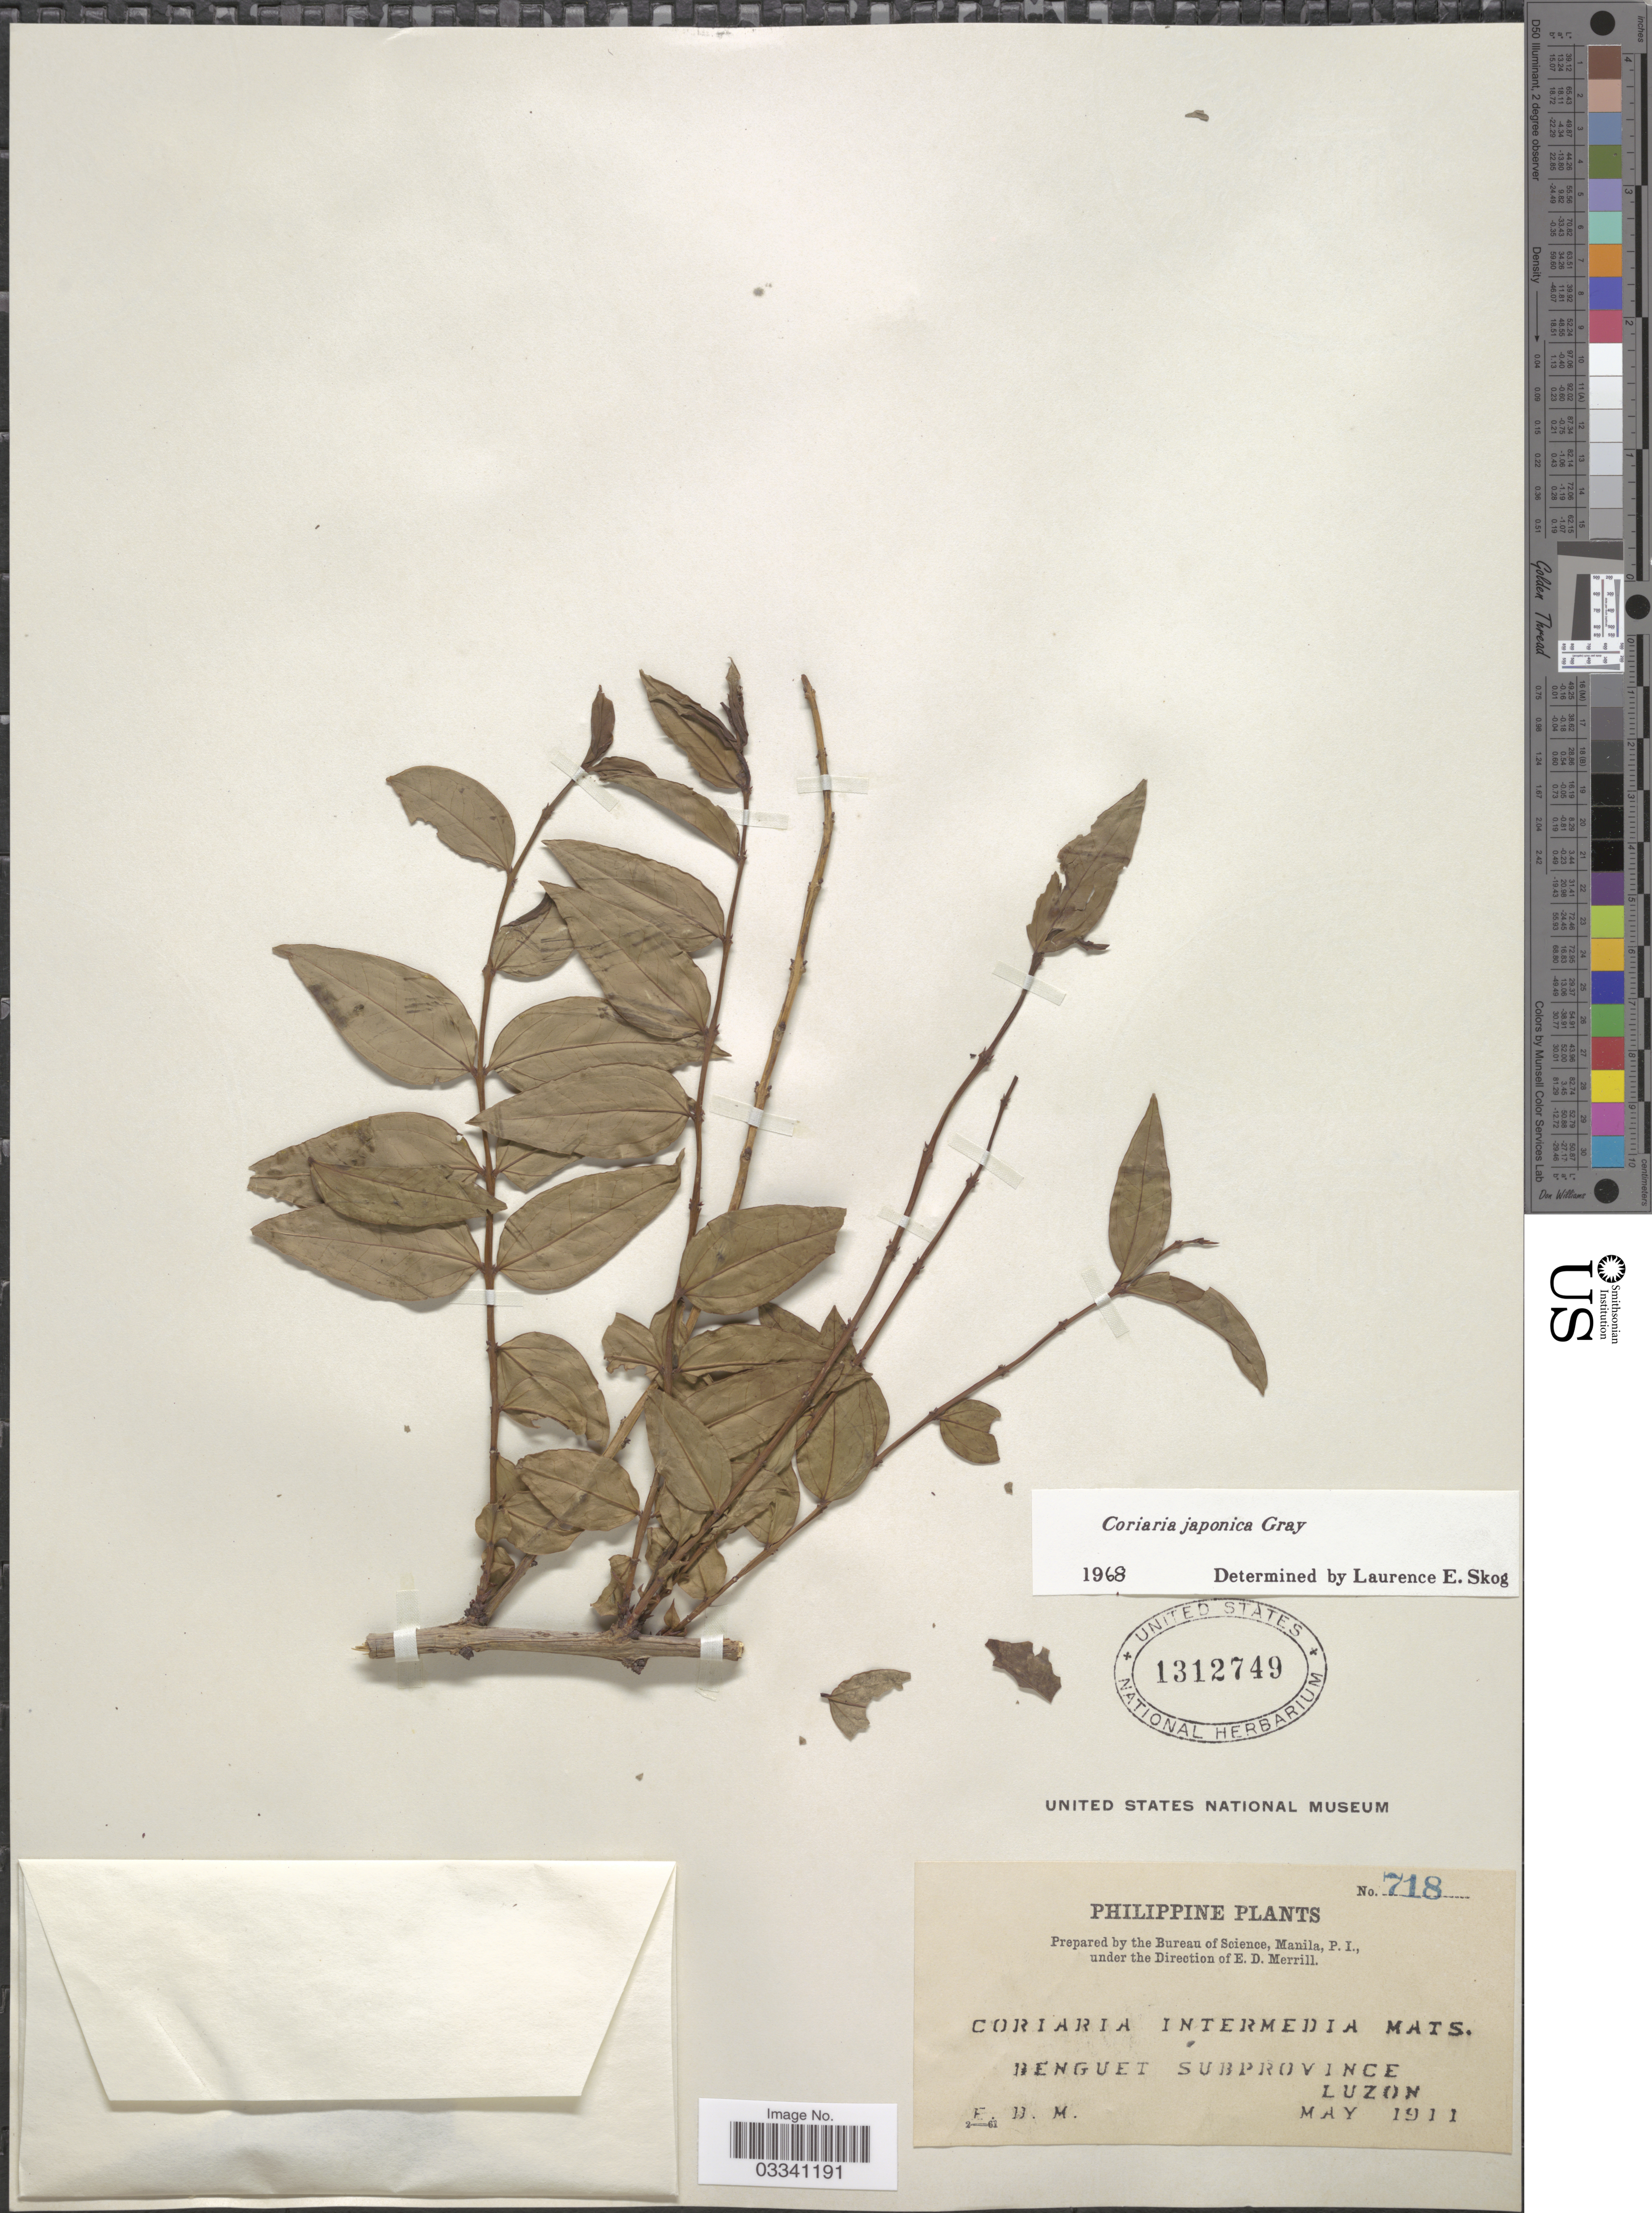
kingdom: Plantae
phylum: Tracheophyta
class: Magnoliopsida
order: Cucurbitales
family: Coriariaceae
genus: Coriaria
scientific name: Coriaria japonica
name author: A. Gray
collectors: E. D. Merrill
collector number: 718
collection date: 1911-05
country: Philippines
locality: Benguet Subprovince, Luzon.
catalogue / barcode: US 1312749